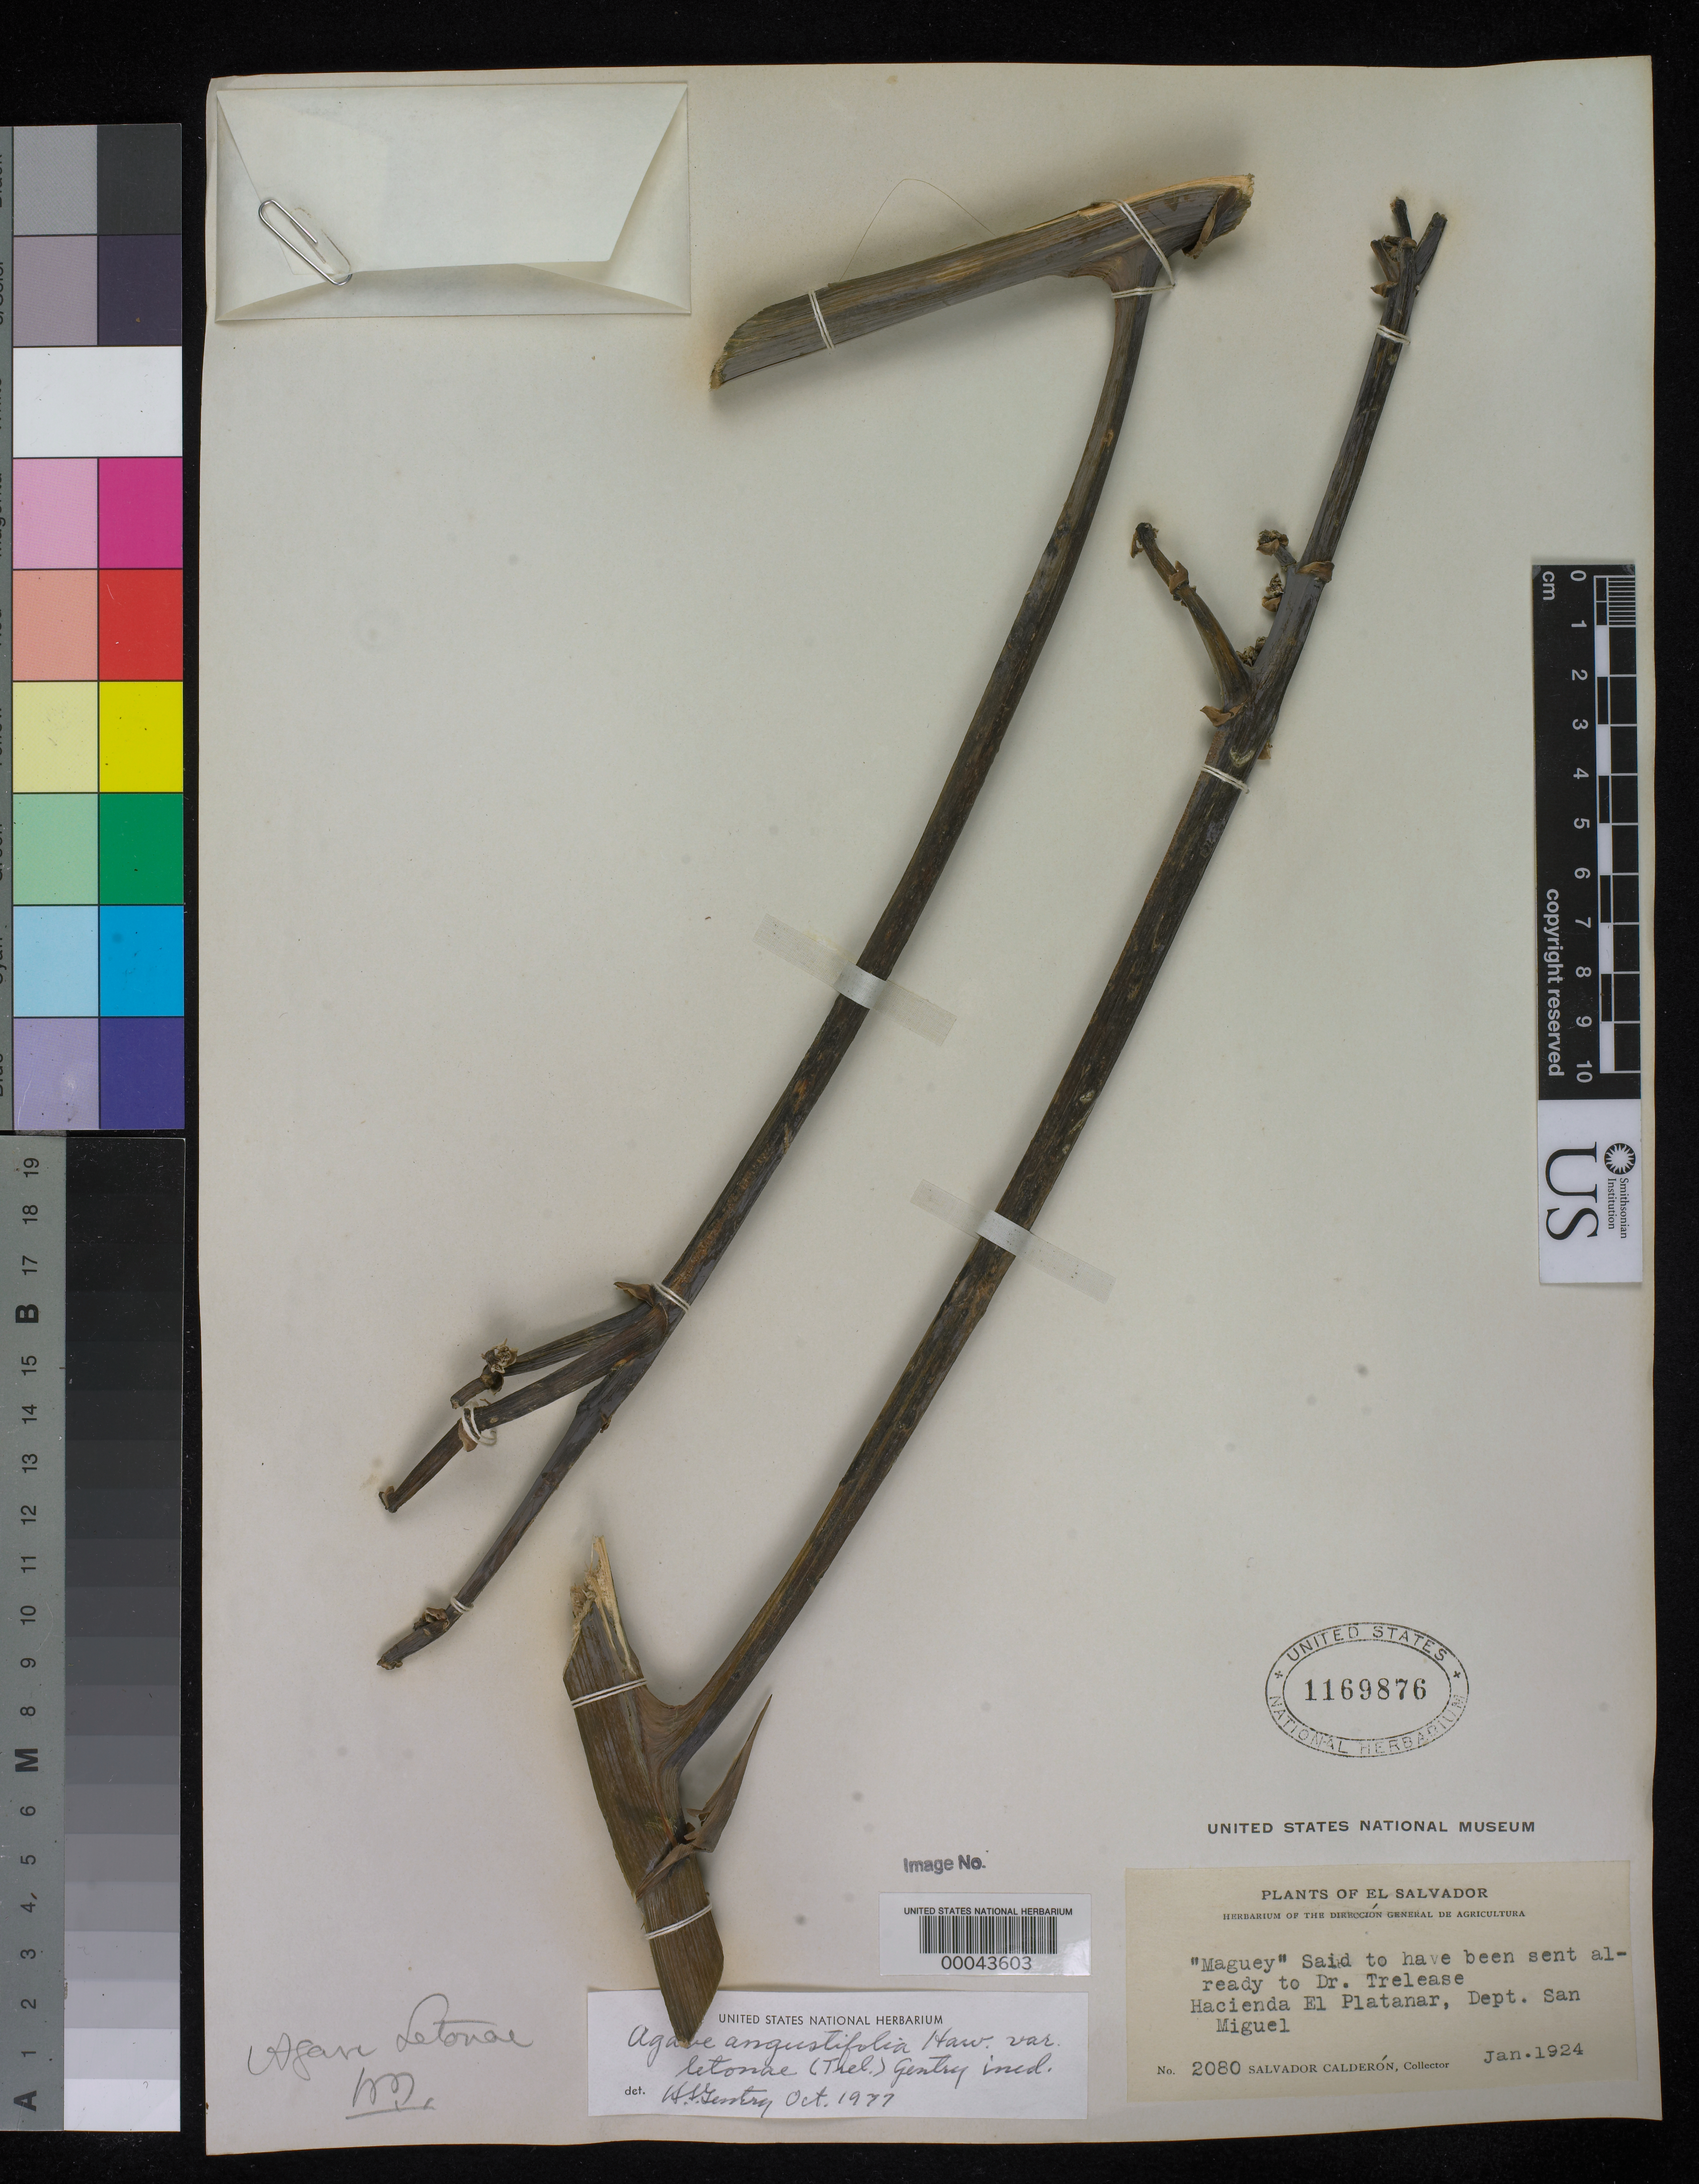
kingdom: Plantae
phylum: Tracheophyta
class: Liliopsida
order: Asparagales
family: Asparagaceae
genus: Agave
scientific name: Agave angustifolia var. letonae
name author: (F.W. Taylor ex Trel.) Gentry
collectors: S. Calderón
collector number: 2080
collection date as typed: Jan 1924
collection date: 1924-01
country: El Salvador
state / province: San Miguel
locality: Hacienda el platanar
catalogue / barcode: US 1169876